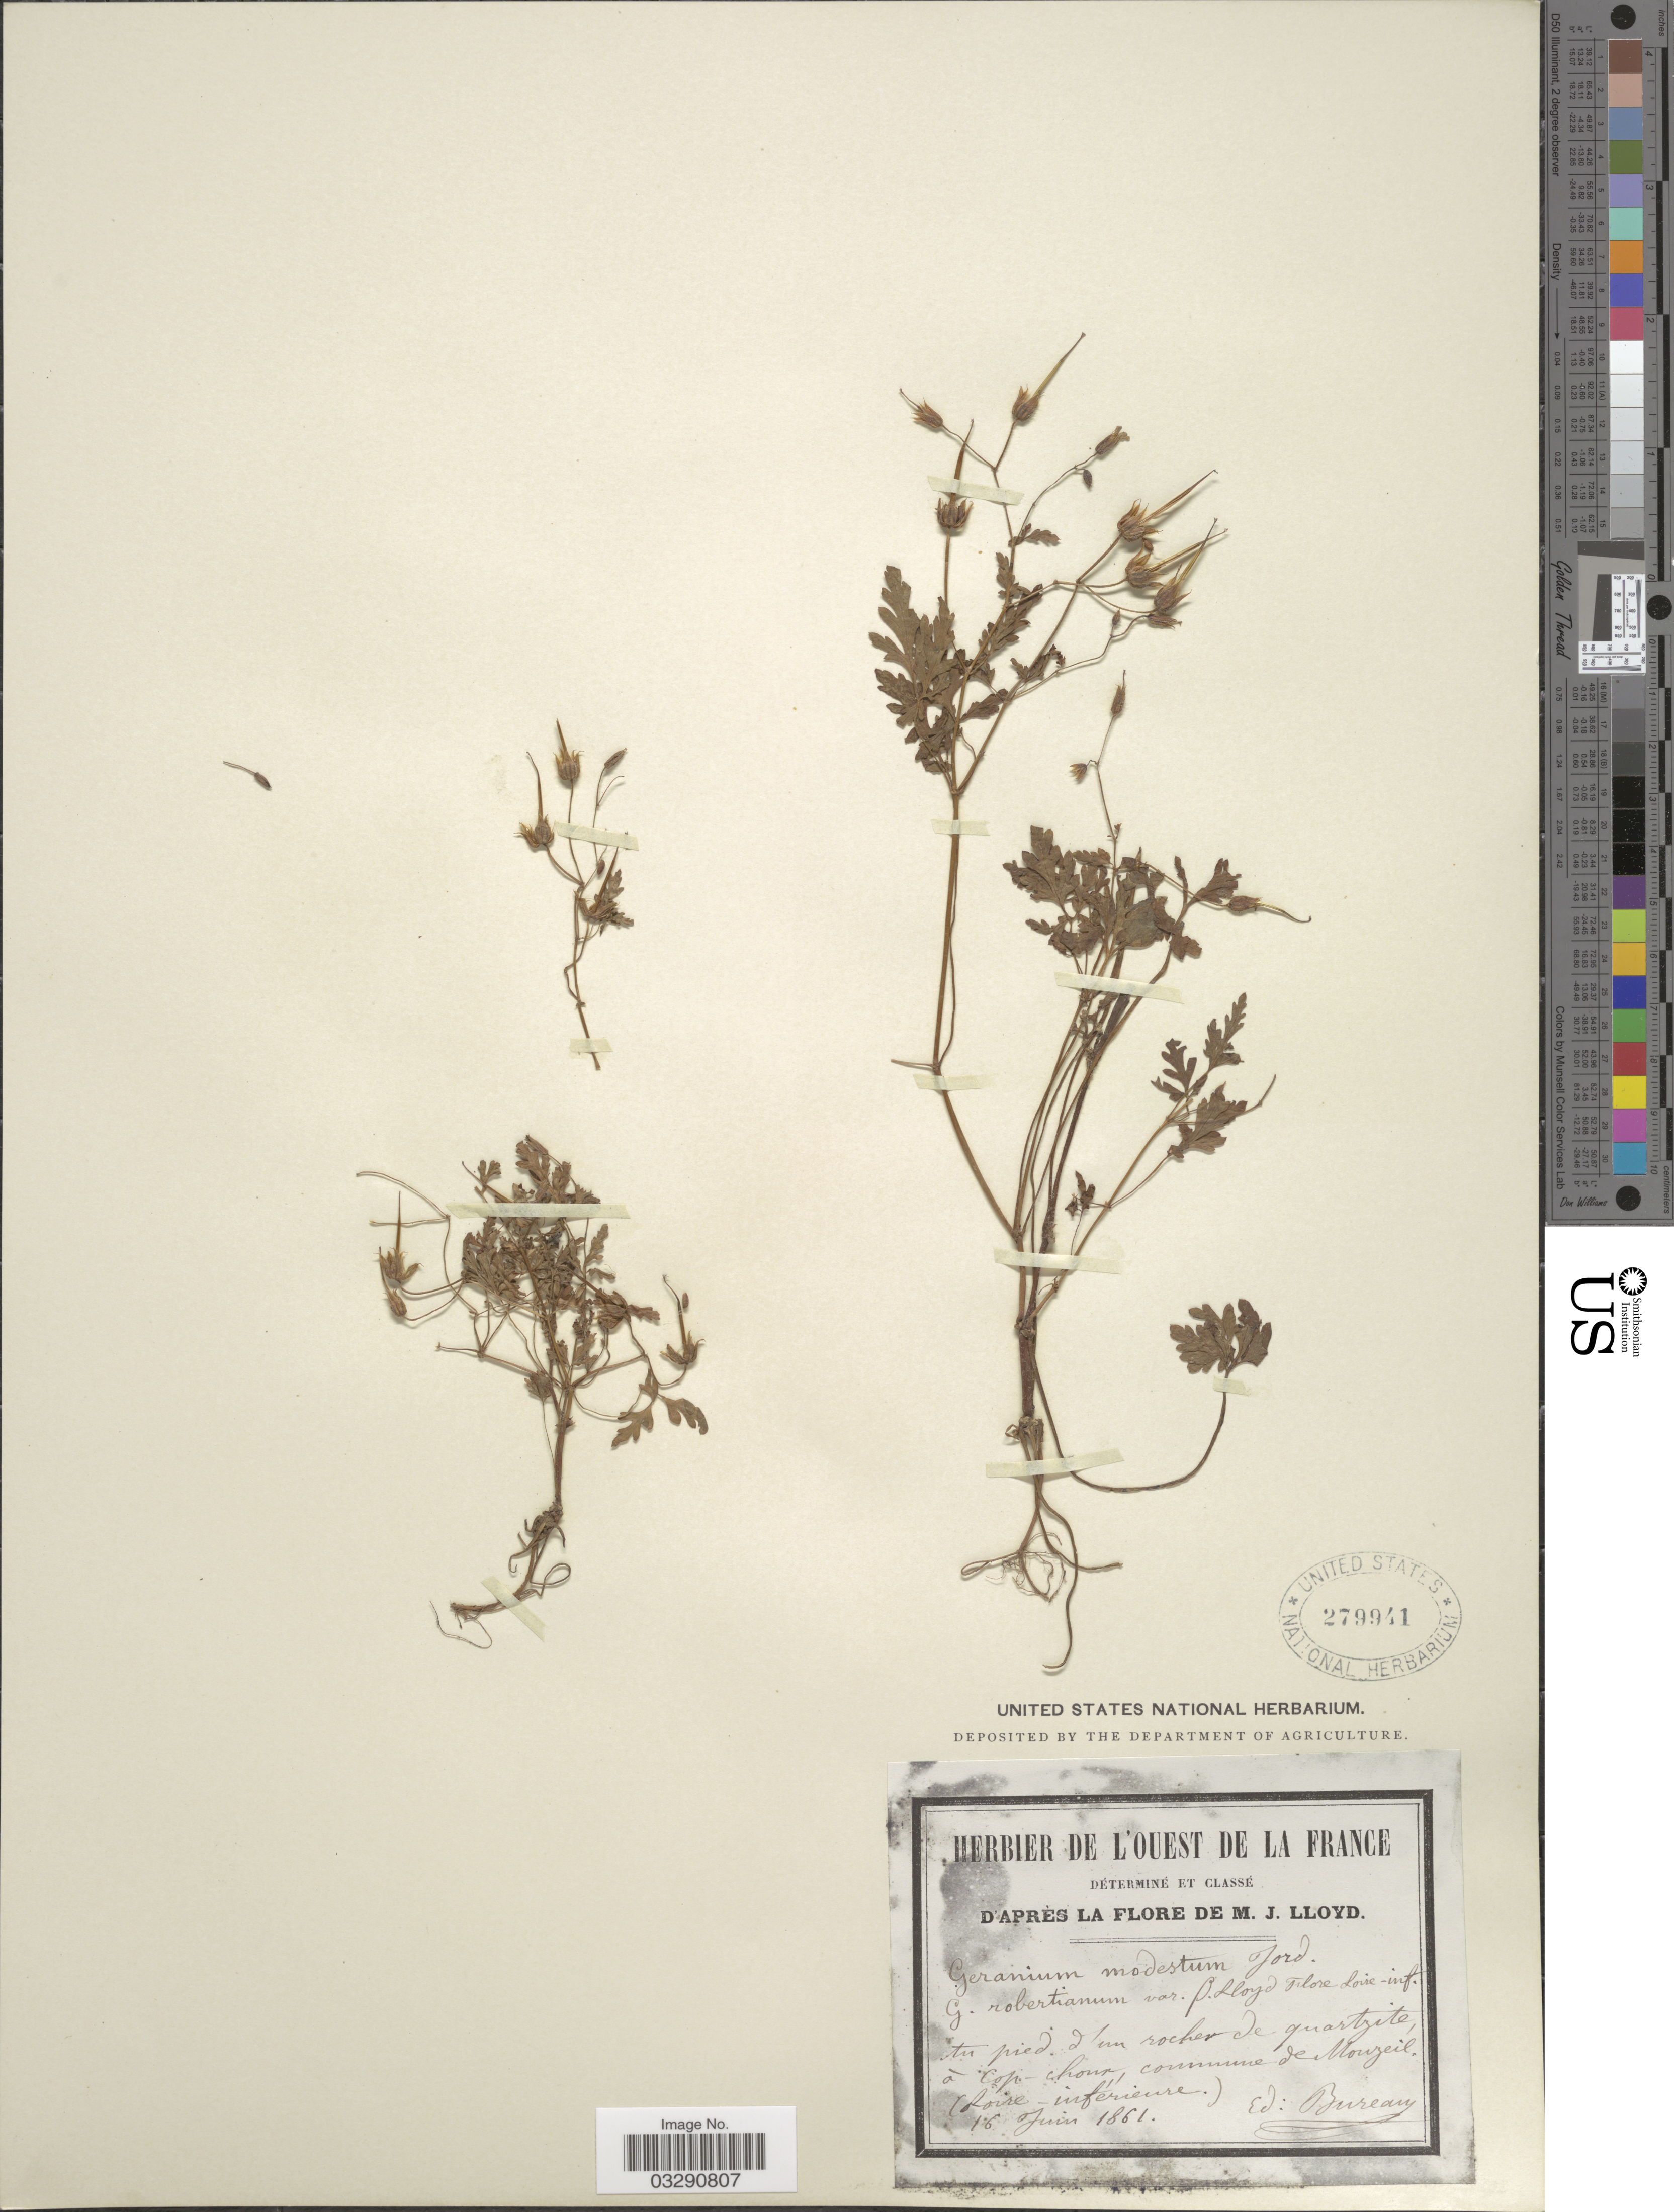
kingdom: Plantae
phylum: Tracheophyta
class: Magnoliopsida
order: Geraniales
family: Geraniaceae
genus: Geranium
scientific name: Geranium robertianum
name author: L.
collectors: Bureau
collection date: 1861-06-16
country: France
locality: Tu pied d'un rocher de quartzite, à cop-chour, commune de Mouzeil (Loire-inferieure).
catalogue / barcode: US 279941